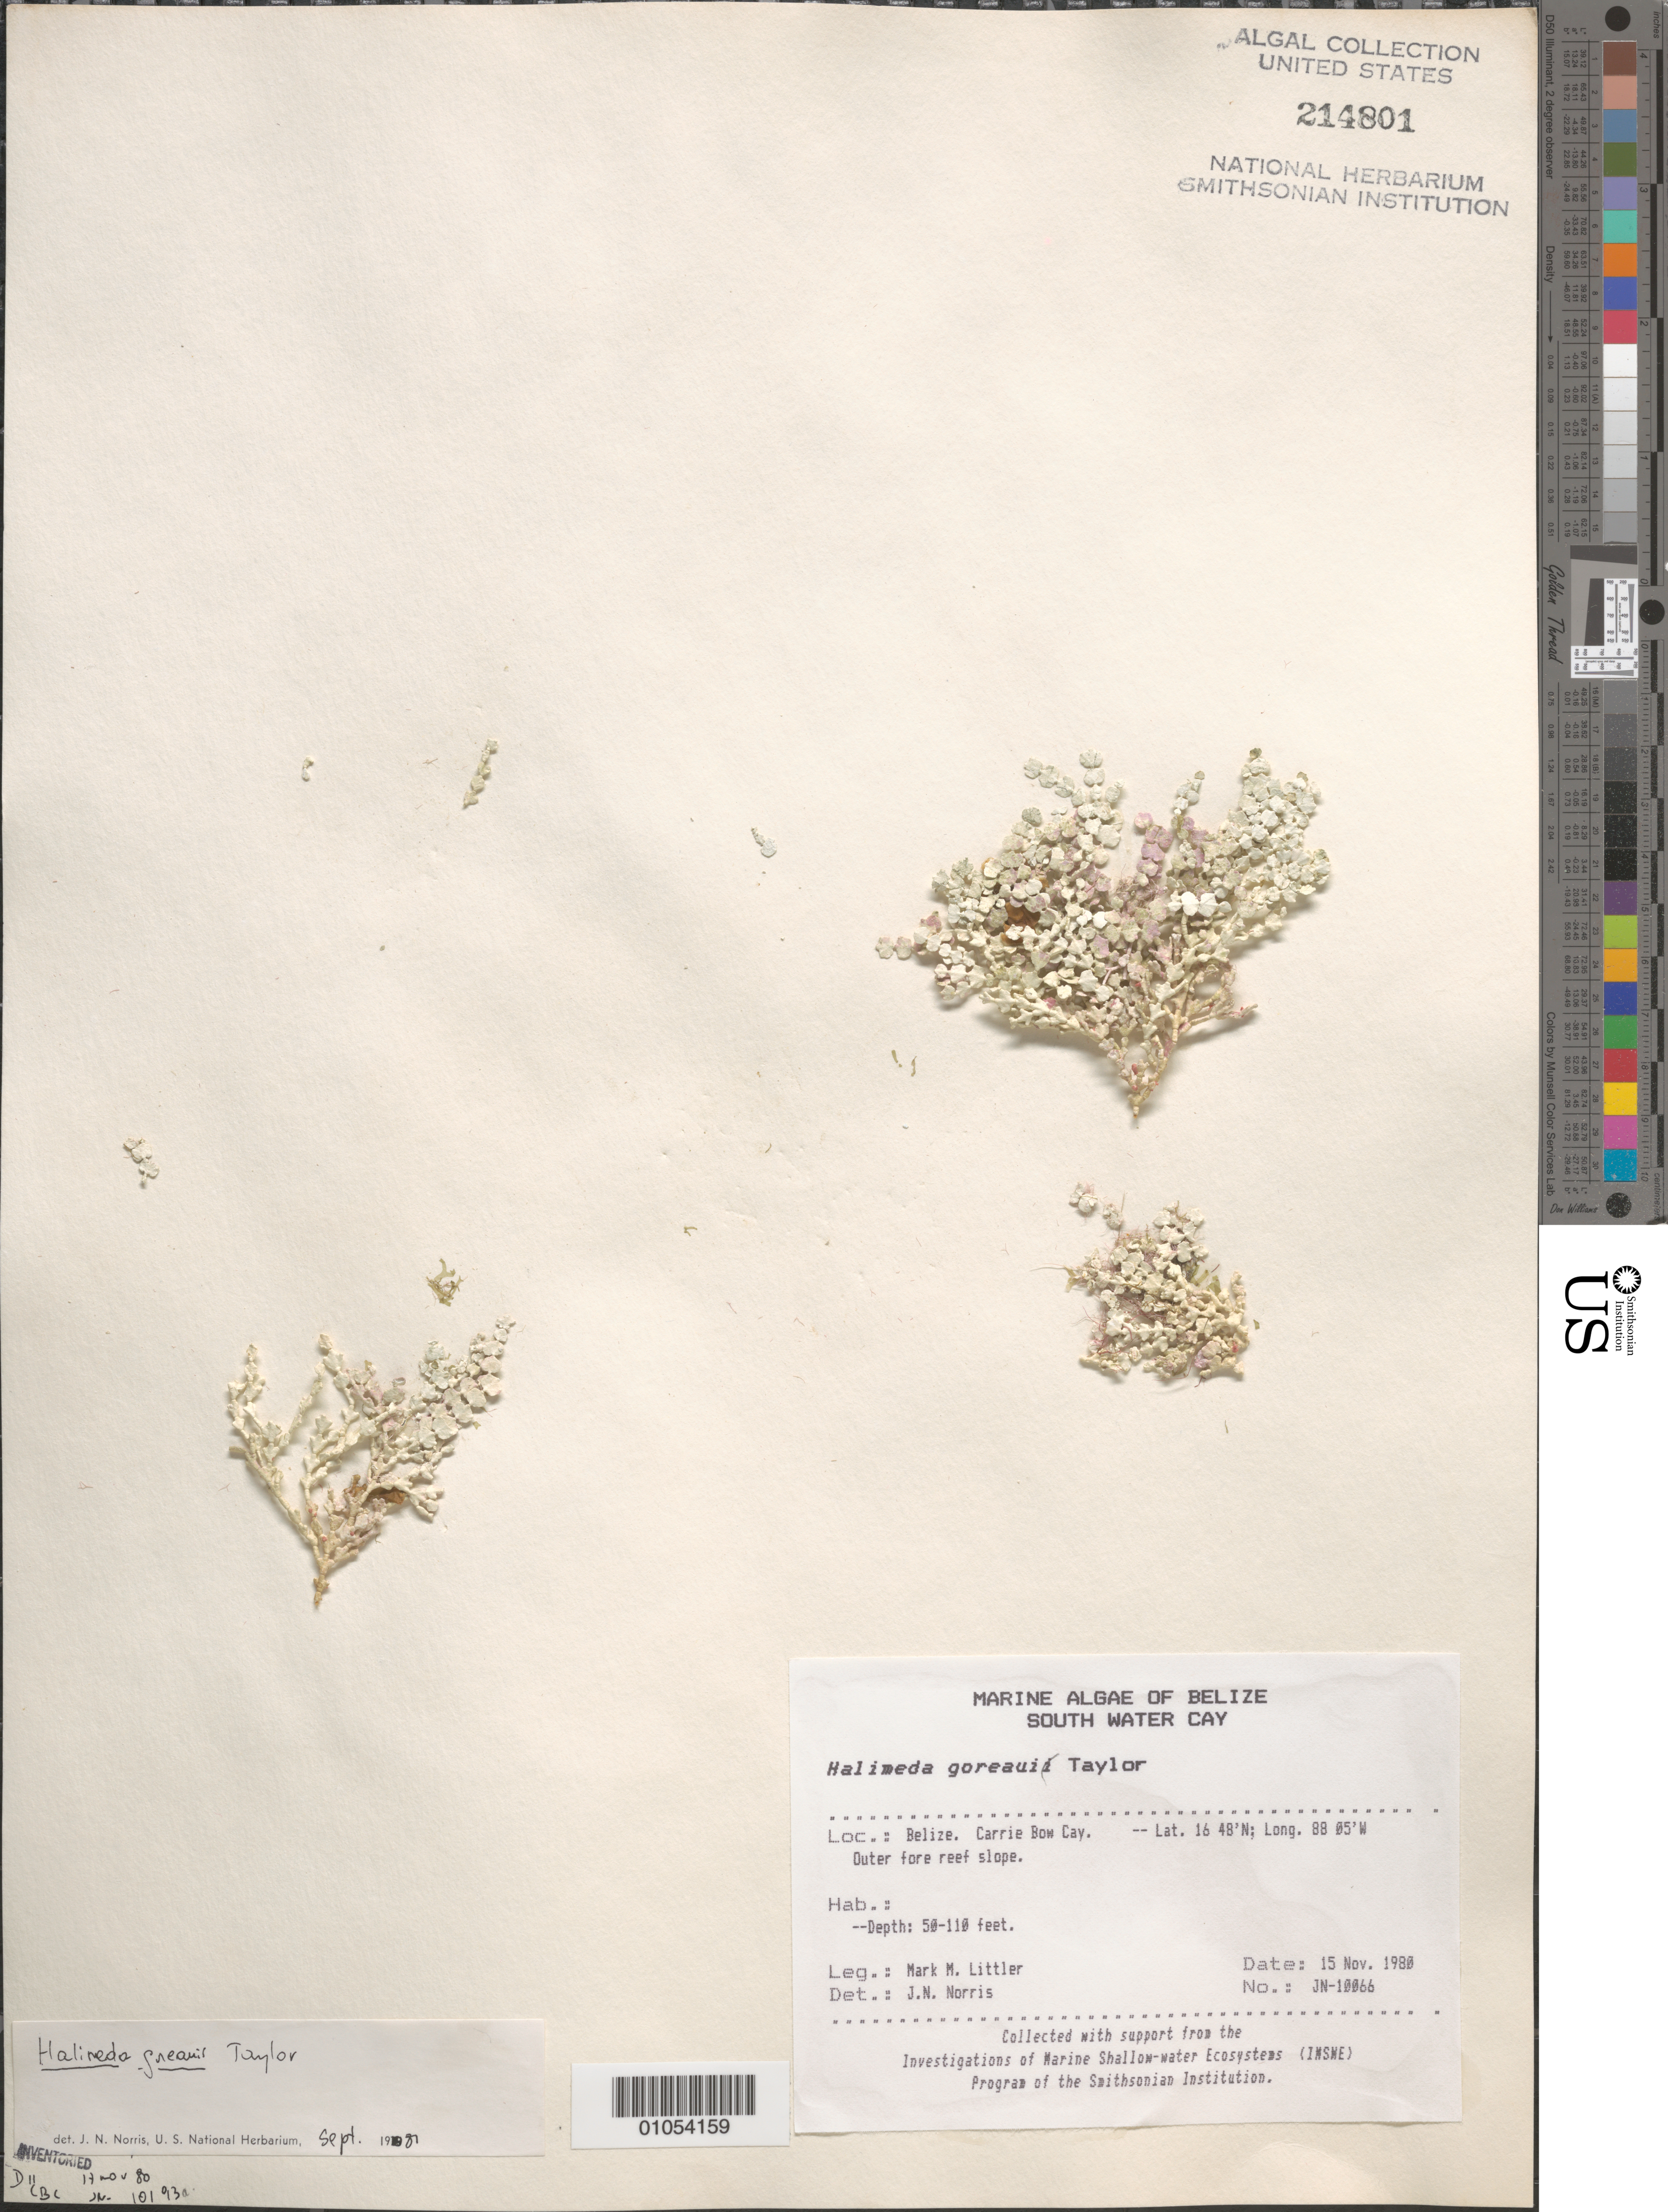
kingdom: Plantae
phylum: Chlorophyta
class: Ulvophyceae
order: Bryopsidales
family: Halimedaceae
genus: Halimeda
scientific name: Halimeda goreaui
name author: W.R. Taylor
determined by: Norris, James N.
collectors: M. M. Littler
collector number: JN-10066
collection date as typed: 15 Nov 1980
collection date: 1980-11-15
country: Belize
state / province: Stann Creek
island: Carrie Bow Cay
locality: Outer fore reef slope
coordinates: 16 48'N, 88 05'W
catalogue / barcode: US 214801